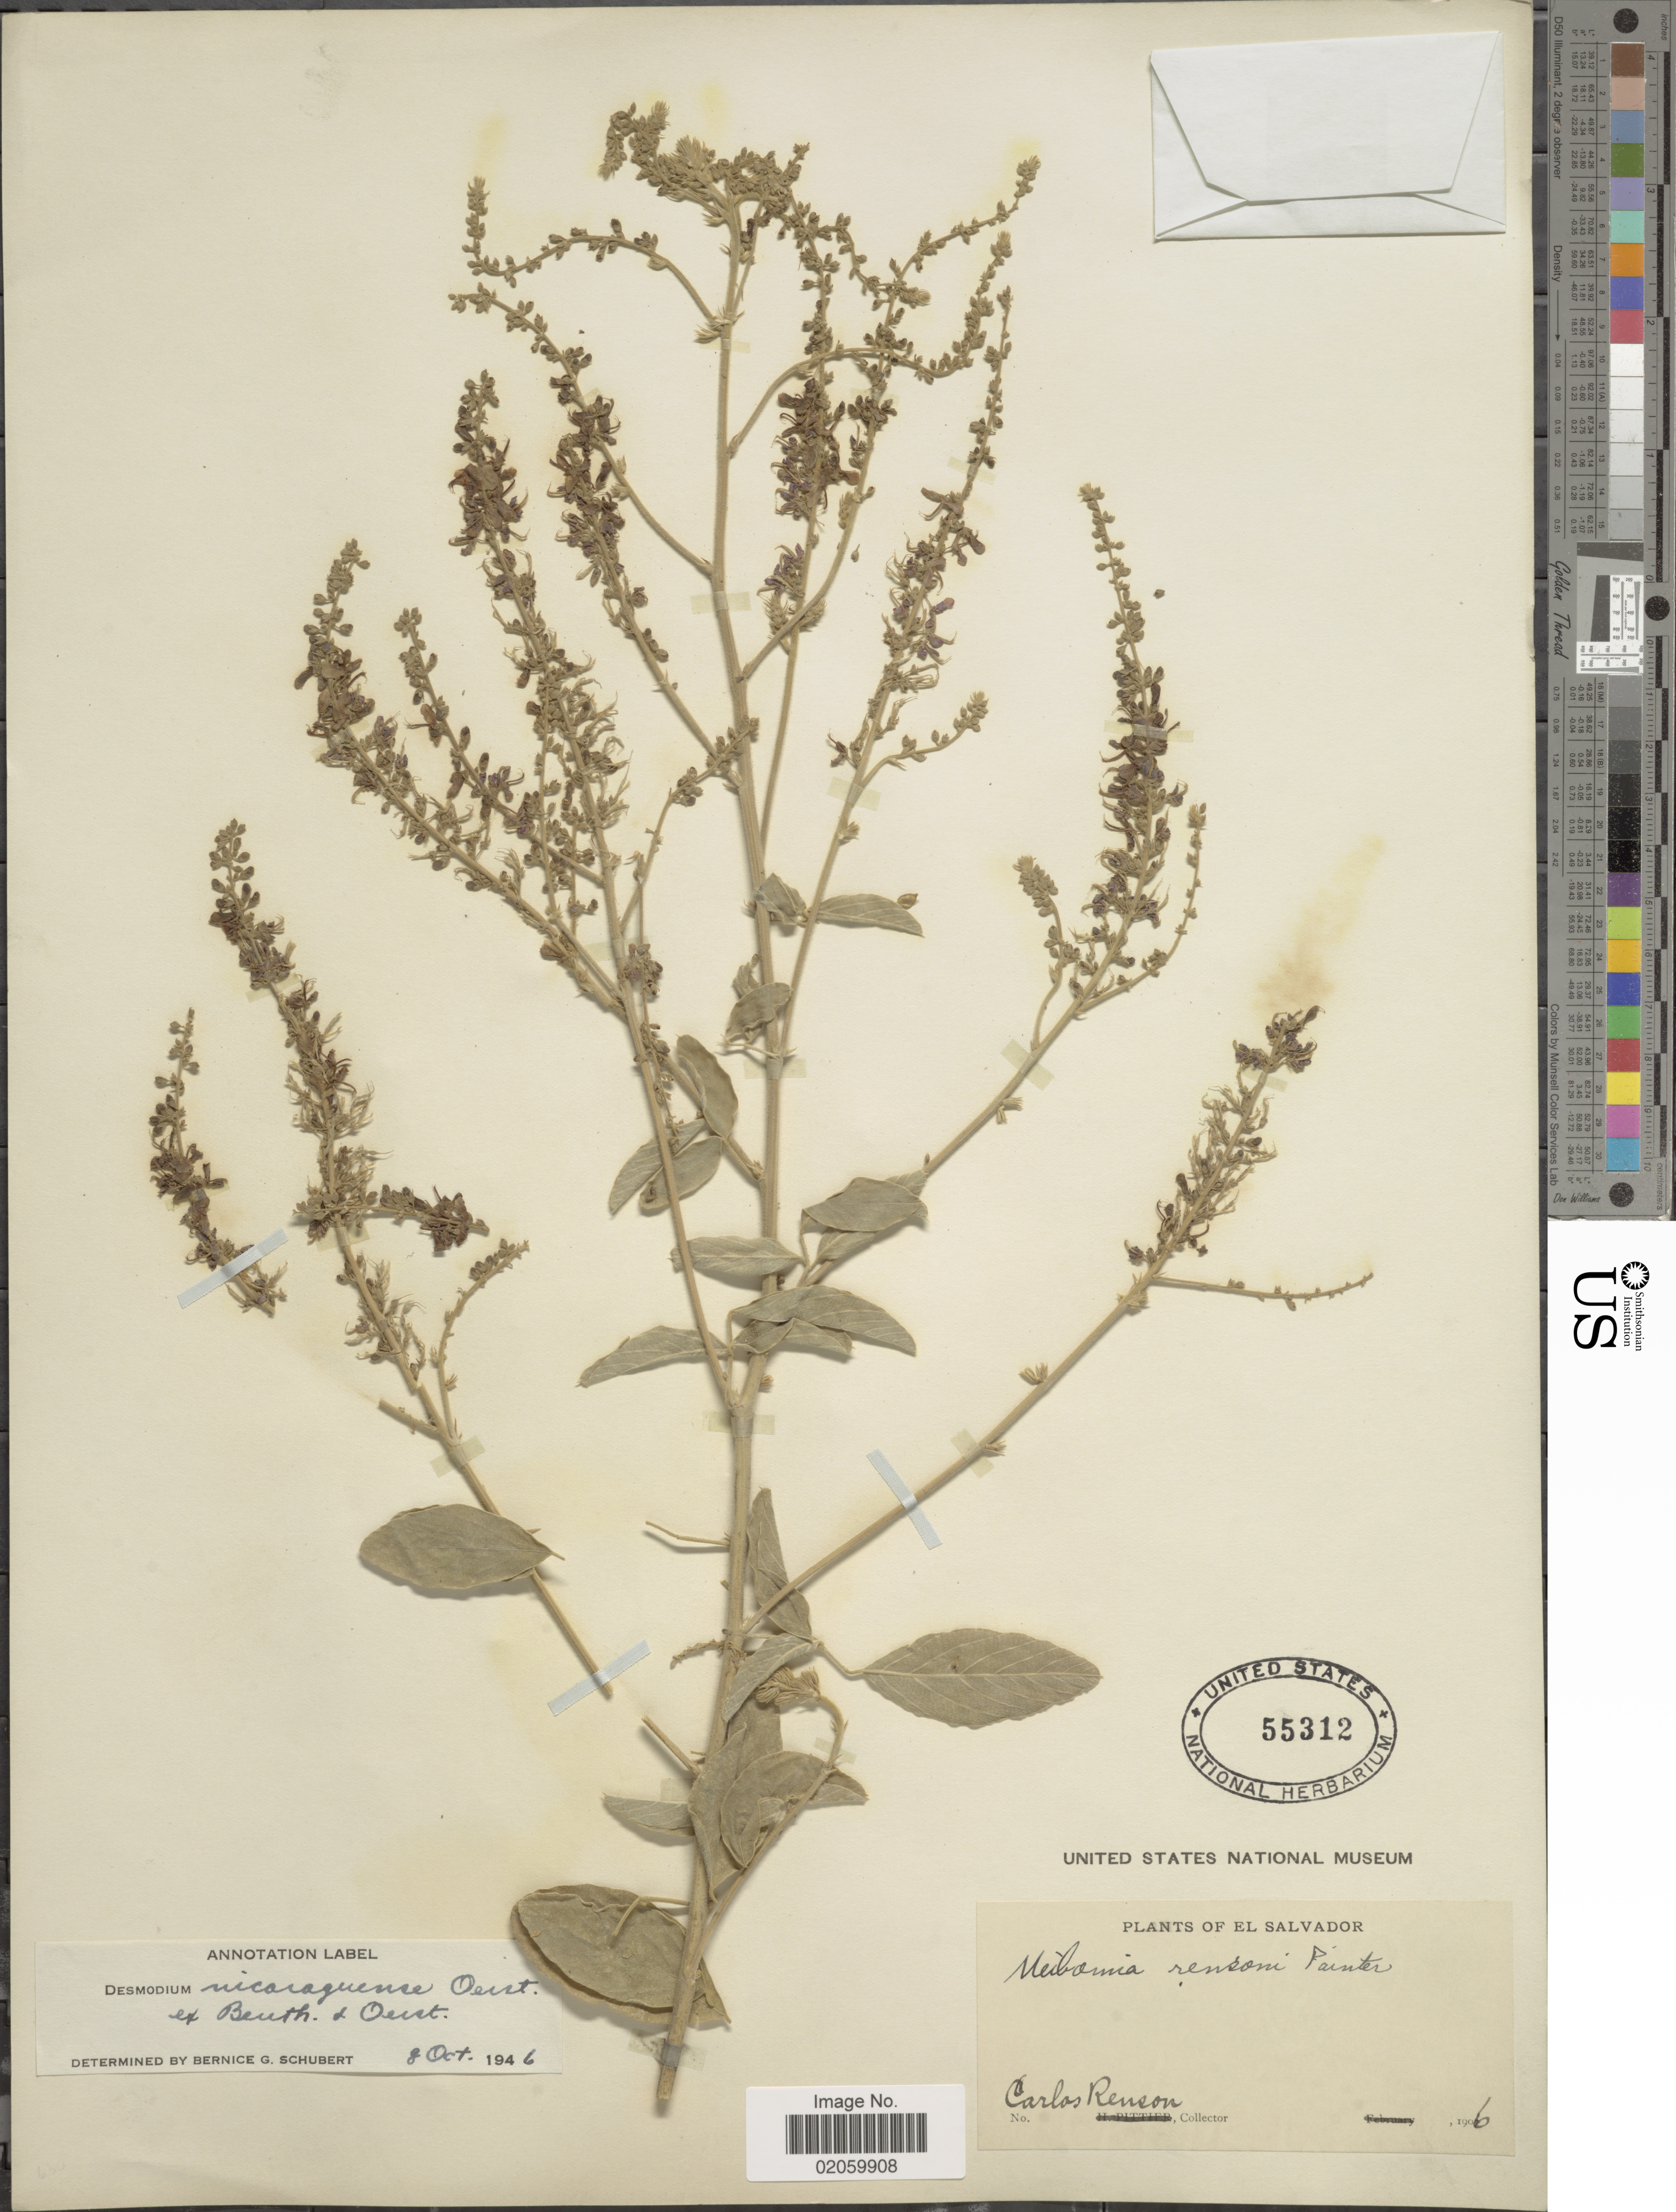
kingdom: Plantae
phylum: Tracheophyta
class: Magnoliopsida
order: Fabales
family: Fabaceae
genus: Desmodium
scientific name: Desmodium nicaraguense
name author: Oerst.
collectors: C. Renson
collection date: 1906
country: El Salvador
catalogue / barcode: US 55312